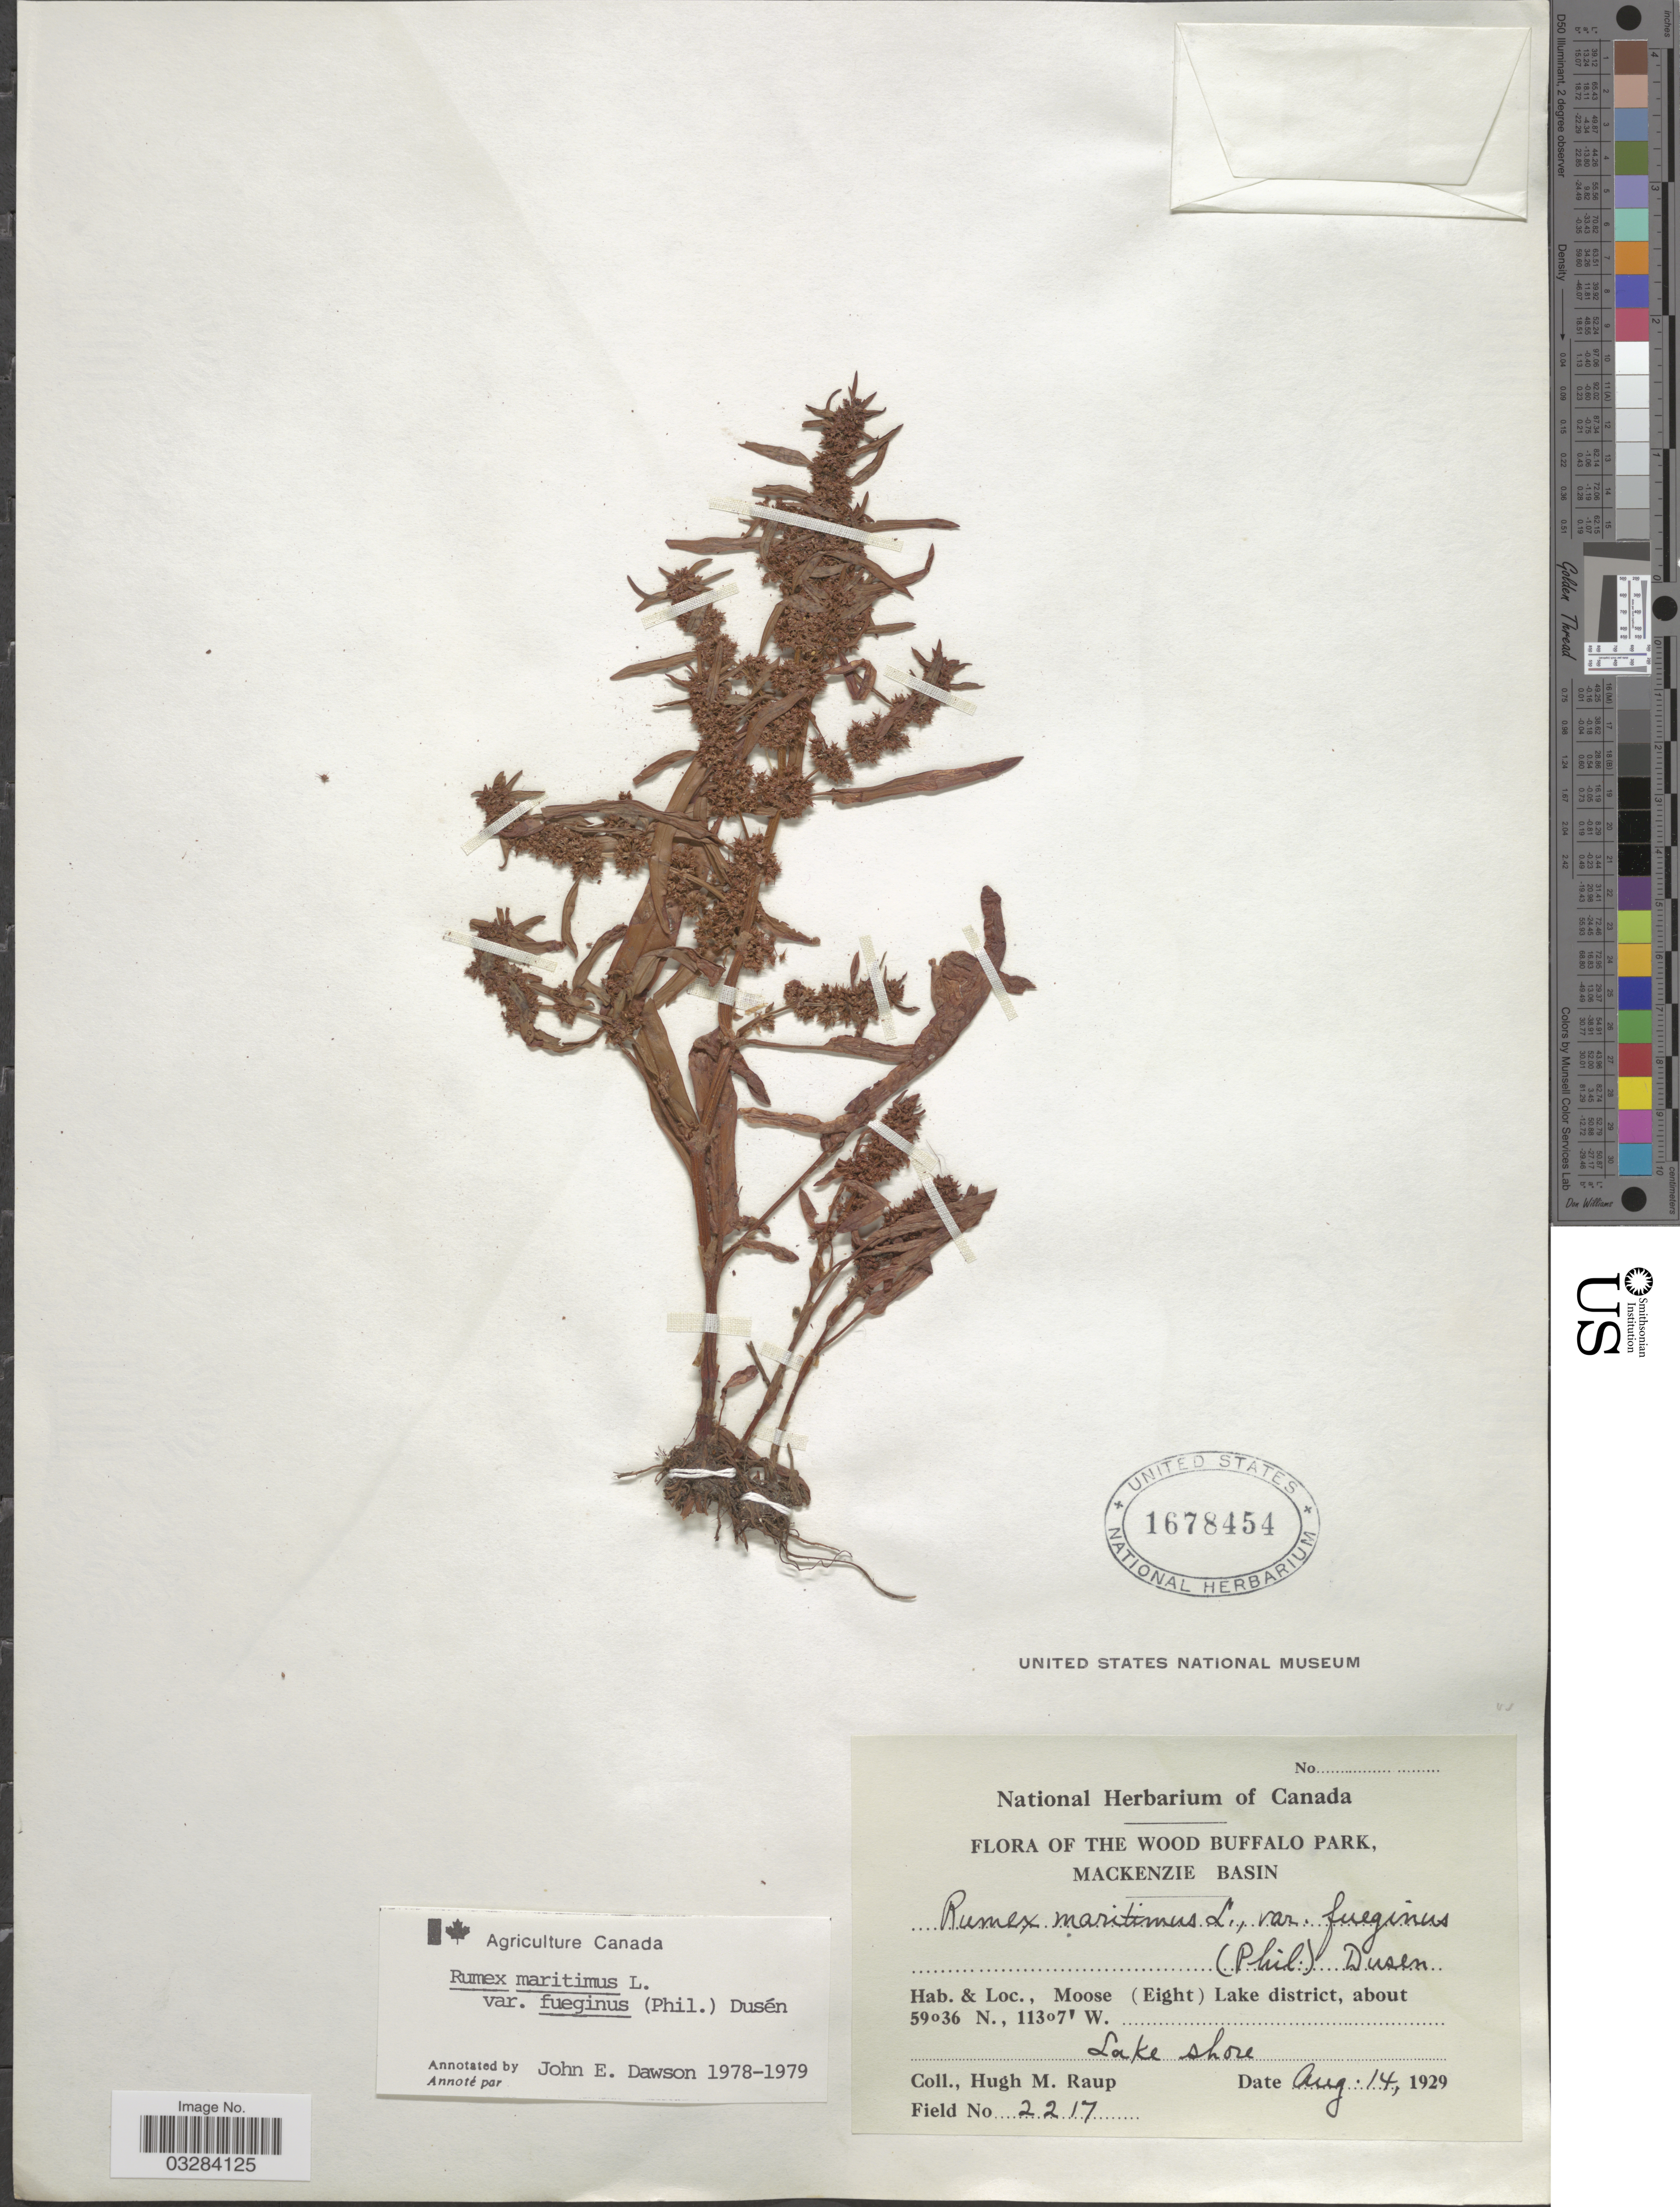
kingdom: Plantae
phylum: Tracheophyta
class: Magnoliopsida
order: Caryophyllales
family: Polygonaceae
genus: Rumex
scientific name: Rumex maritimus var. fueginus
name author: (Phil.) Dusén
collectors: H. Raup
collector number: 2217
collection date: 1929-08-14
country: Canada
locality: Wood Buffalo Park, Mackenzie Basin. Moose (Eight) Lake District. Lake shore.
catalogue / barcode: US 1678454